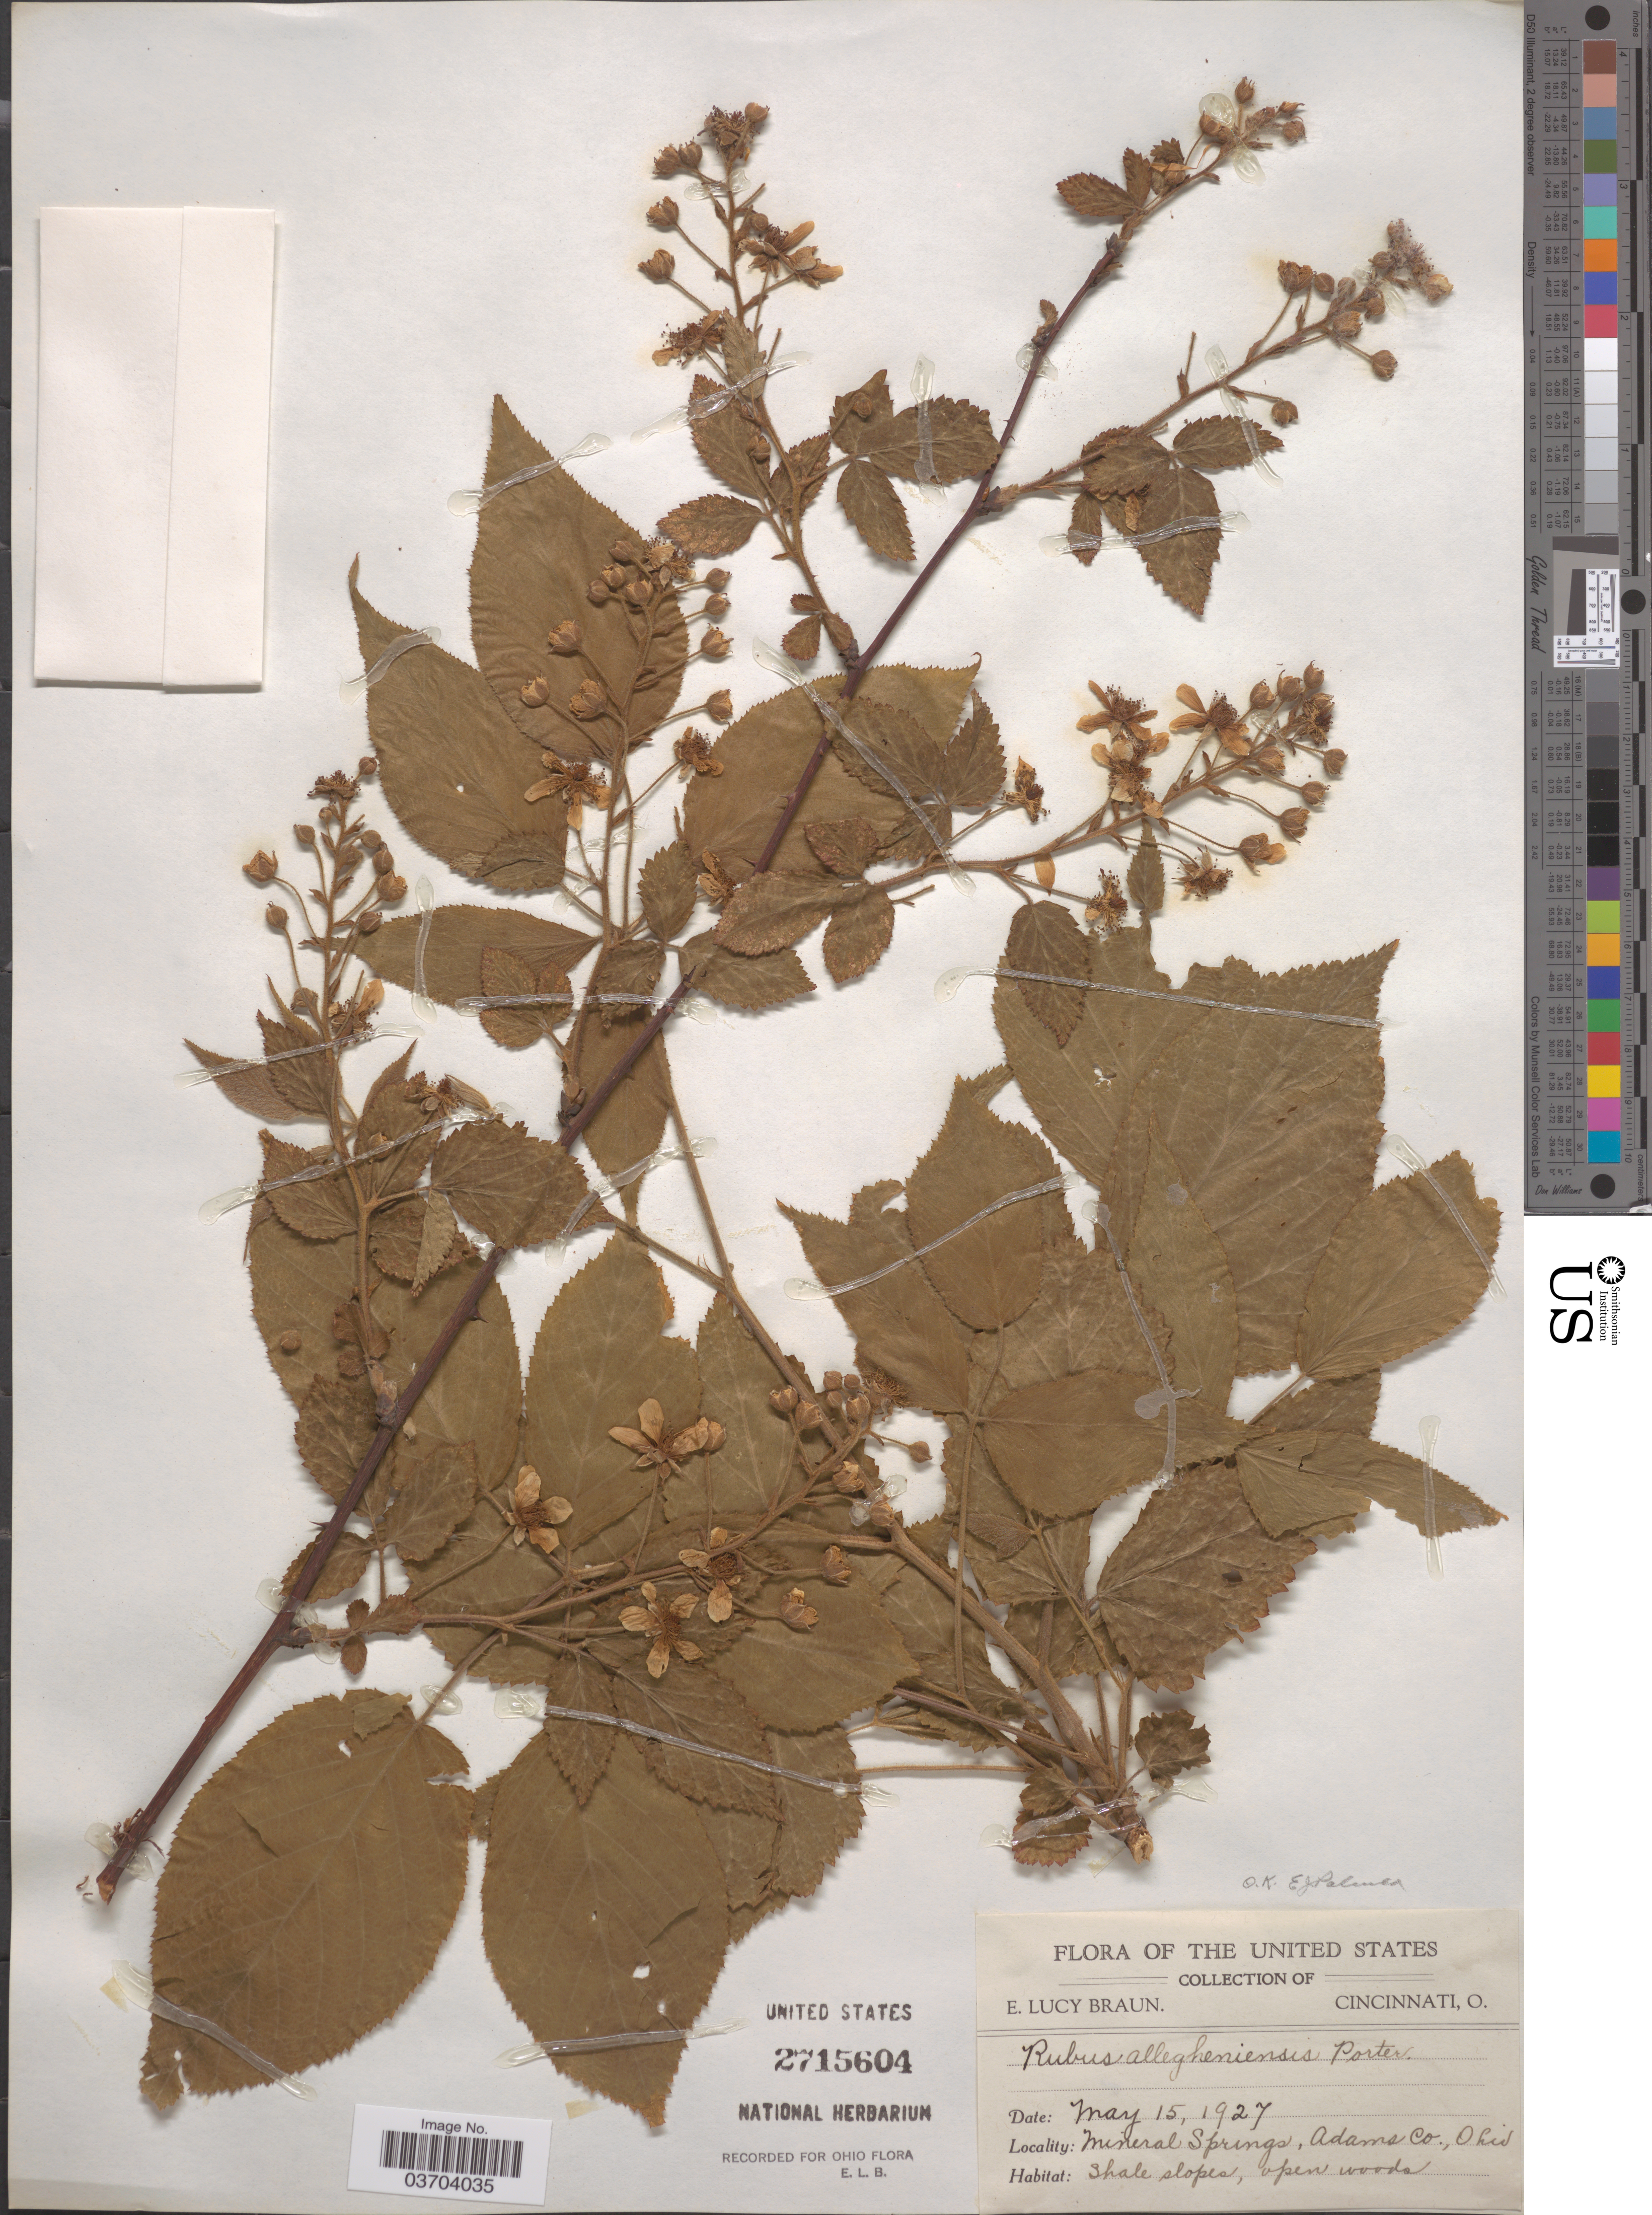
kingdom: Plantae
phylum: Tracheophyta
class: Magnoliopsida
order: Rosales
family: Rosaceae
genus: Rubus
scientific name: Rubus allegheniensis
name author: Porter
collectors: E. L. Braun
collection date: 1927-05-15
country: United States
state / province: Ohio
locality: Mineral Springs, Adams Co.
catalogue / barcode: US 2715604